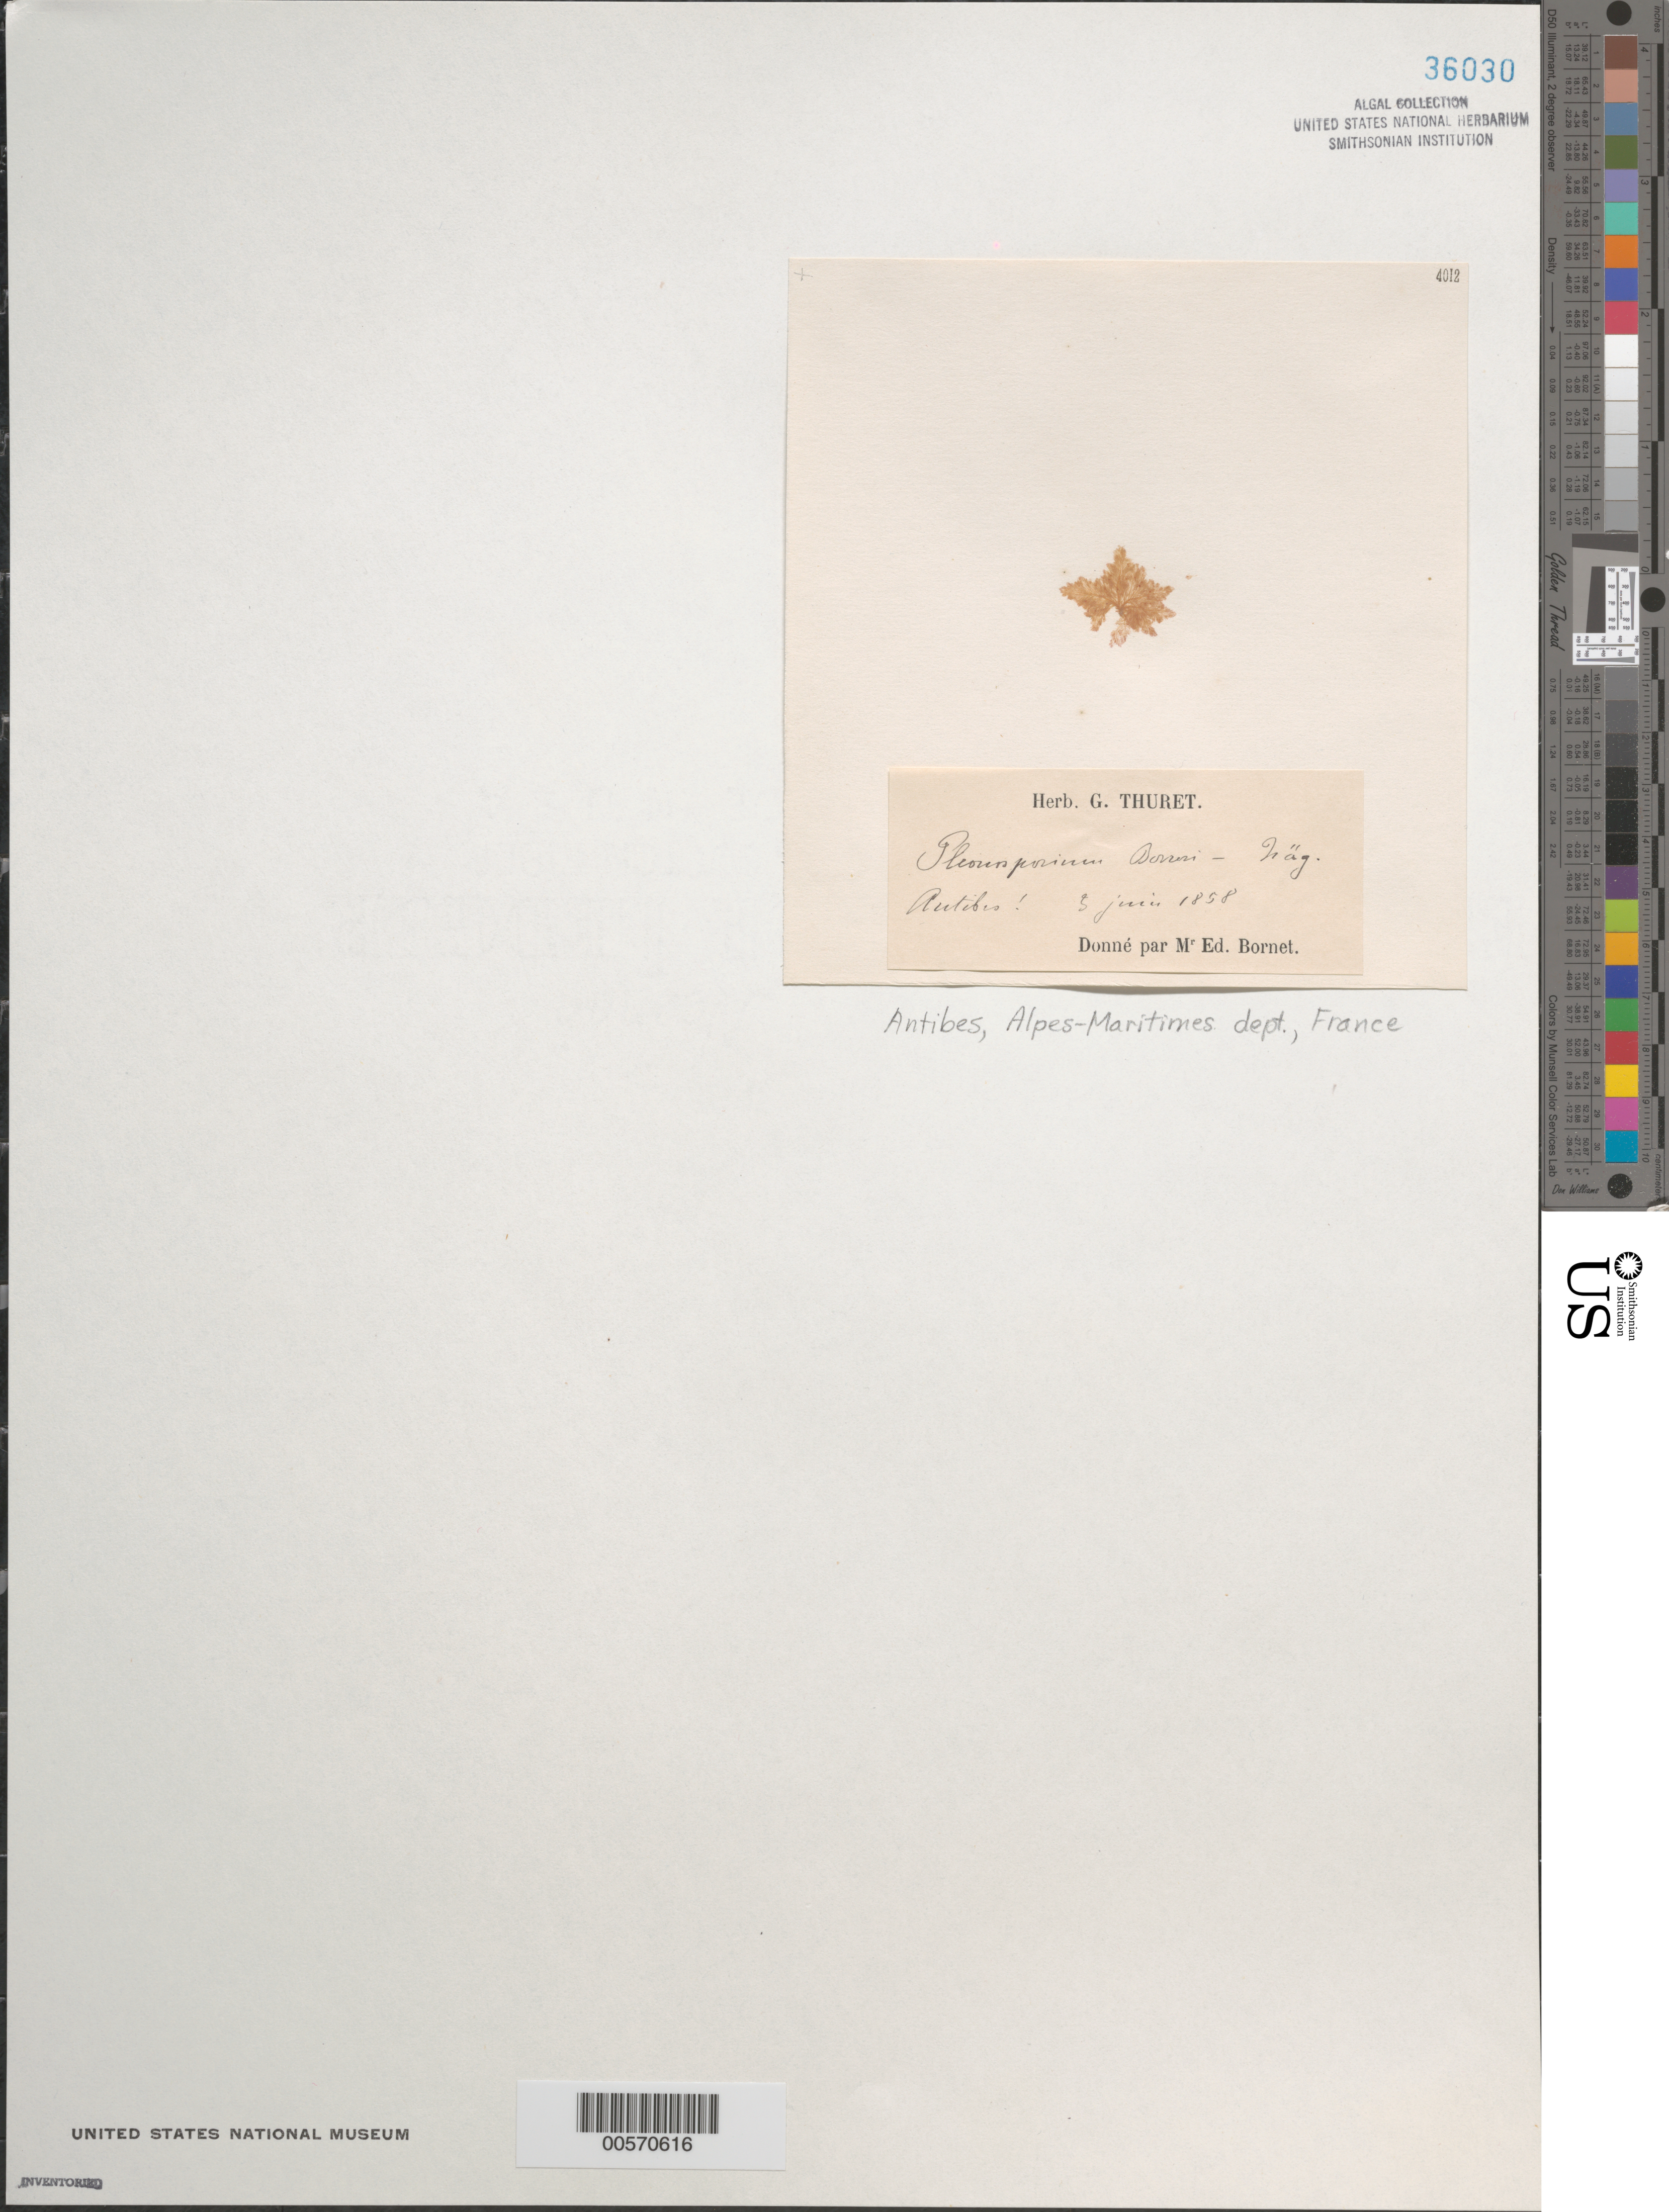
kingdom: Plantae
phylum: Rhodophyta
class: Florideophyceae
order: Ceramiales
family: Wrangeliaceae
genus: Pleonosporium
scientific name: Pleonosporium borreri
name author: (Sm.) Näg.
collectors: Thuret, G. (herbarium)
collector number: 4012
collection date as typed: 03 Jun 1858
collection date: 1858-06-03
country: France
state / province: Provence-Alpes-Côte d'Azur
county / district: Alpes-Maritimes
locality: Antibes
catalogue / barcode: US 36030